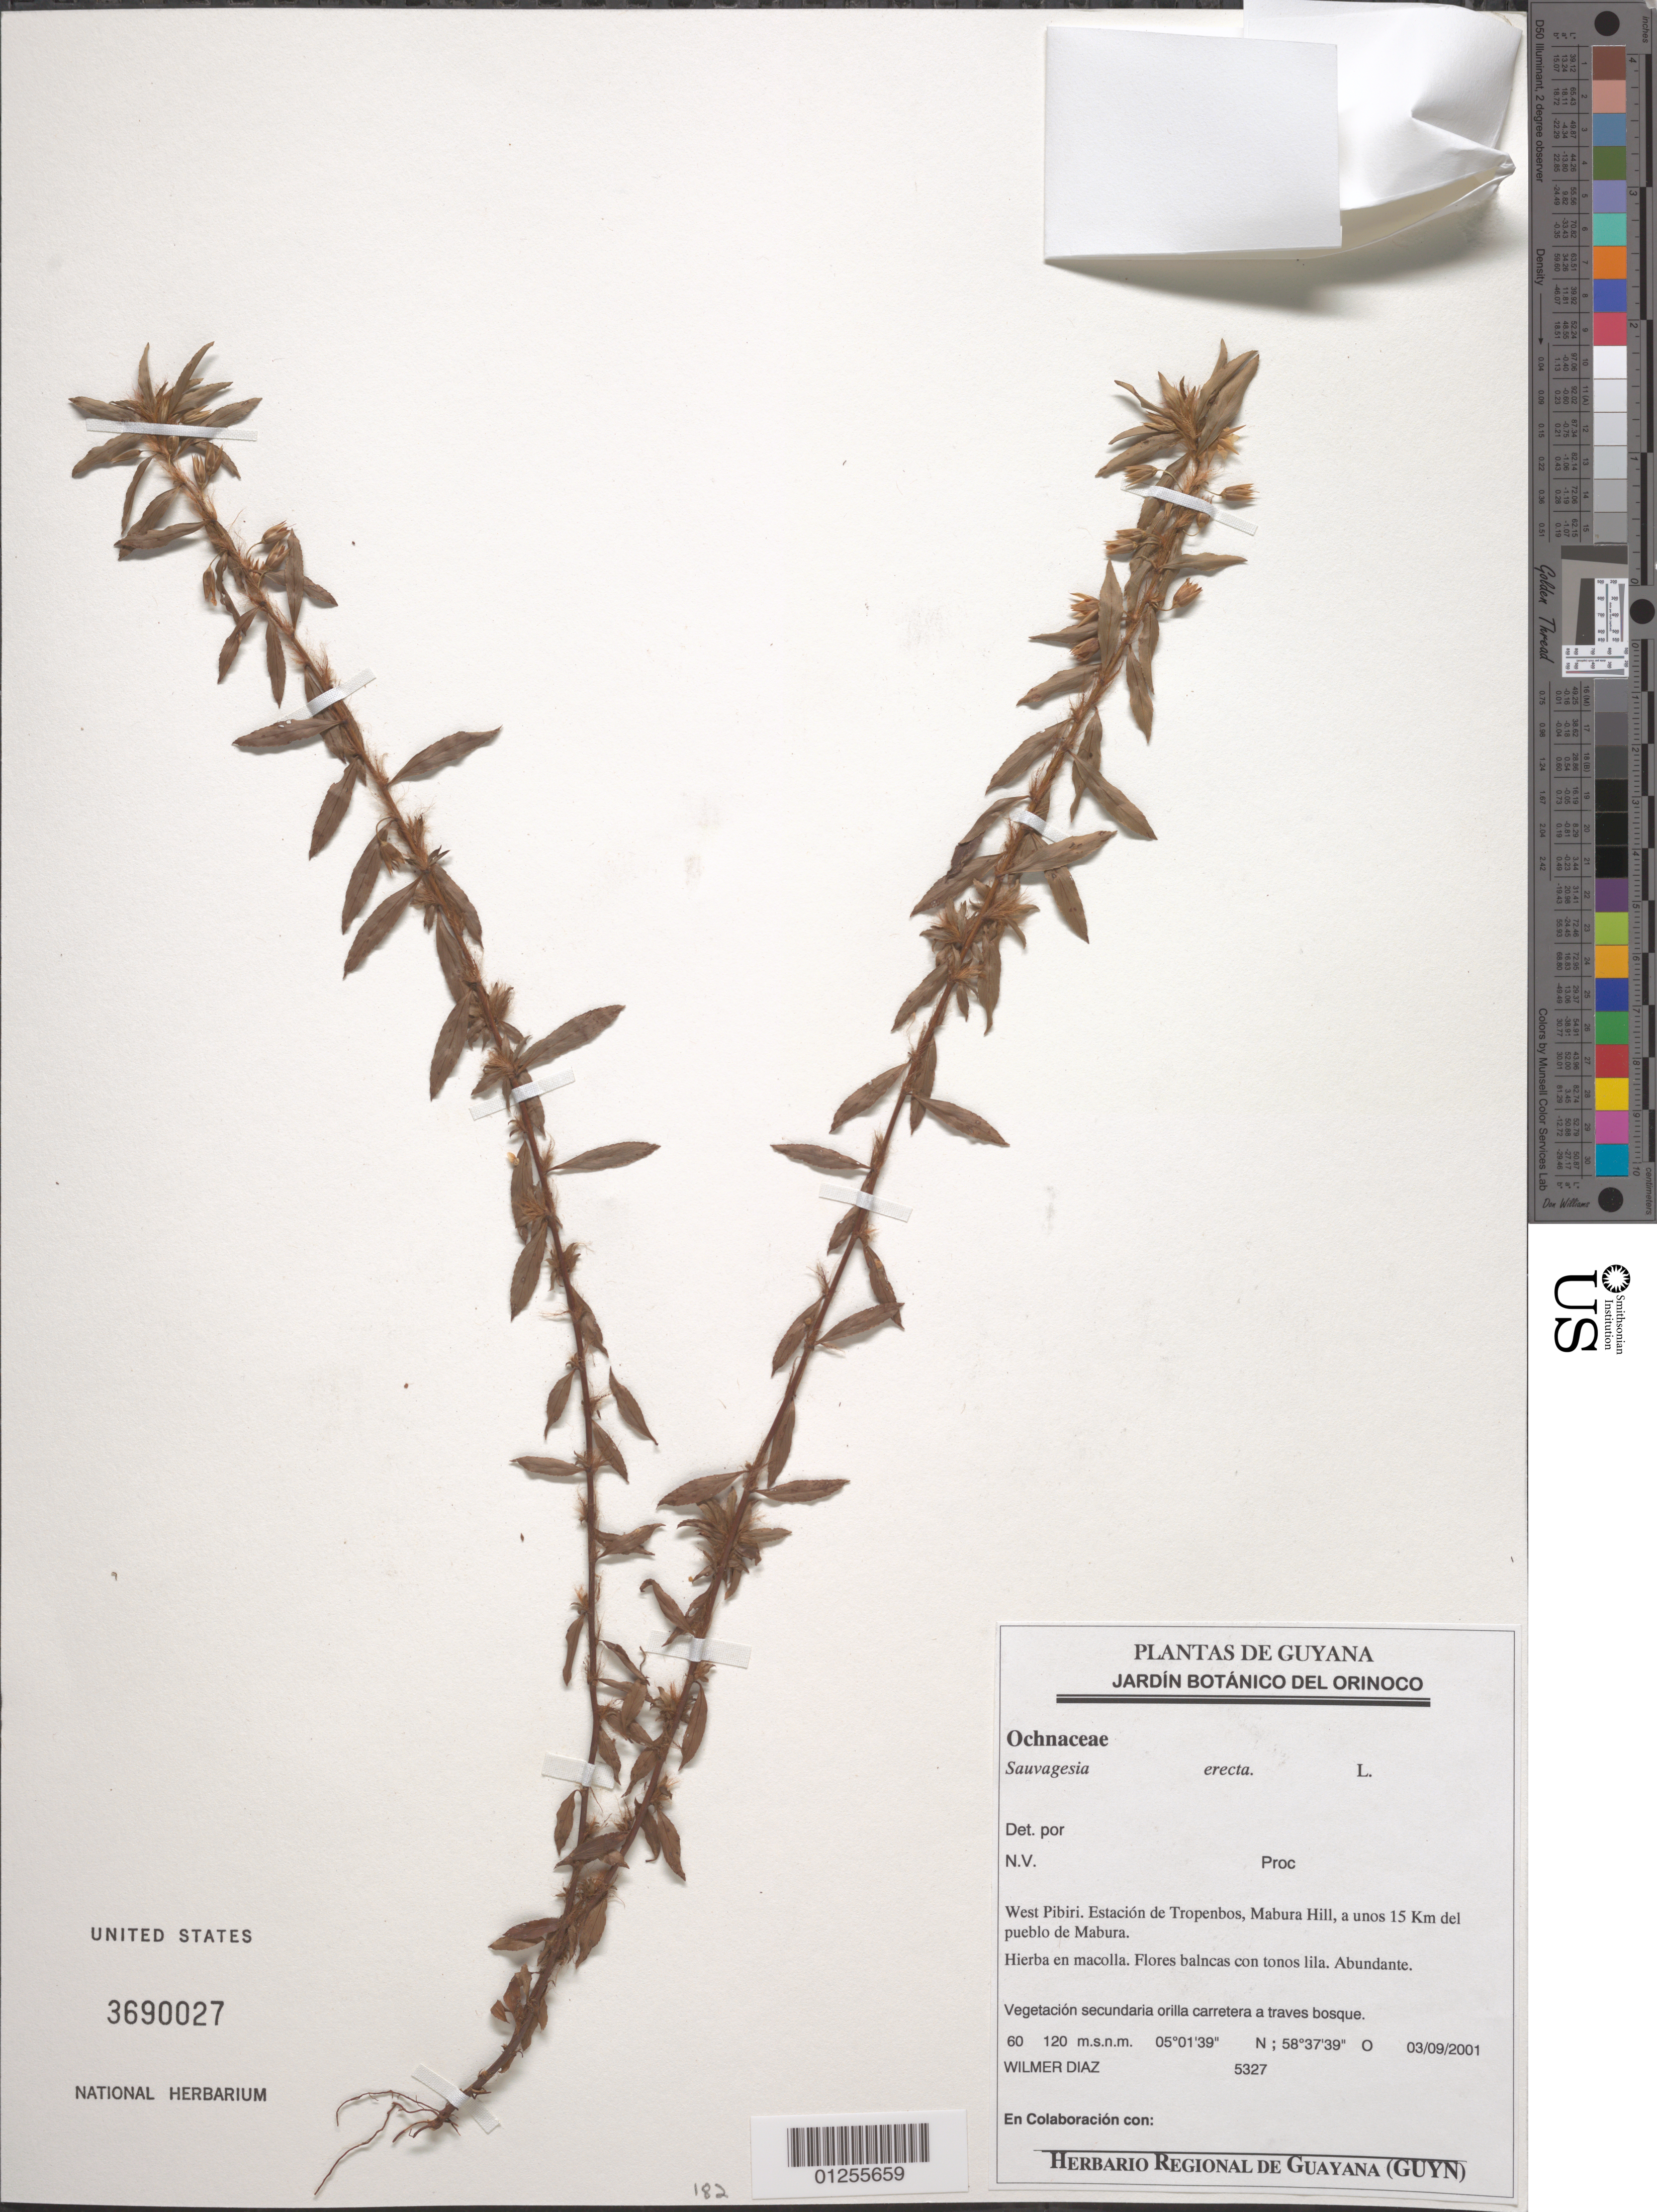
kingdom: Plantae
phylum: Tracheophyta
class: Magnoliopsida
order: Malpighiales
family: Ochnaceae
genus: Sauvagesia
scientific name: Sauvagesia erecta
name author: L.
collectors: W. Díaz P.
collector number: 5327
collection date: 2001-09-03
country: Guyana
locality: West Pibiri. Estacion de Tropenbos, Mabura Hill, a unos 15km del pueblo de Mabura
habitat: Abundante. Vegetacion secundaria orilla carretera a traves bosque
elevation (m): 60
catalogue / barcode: US 3690027